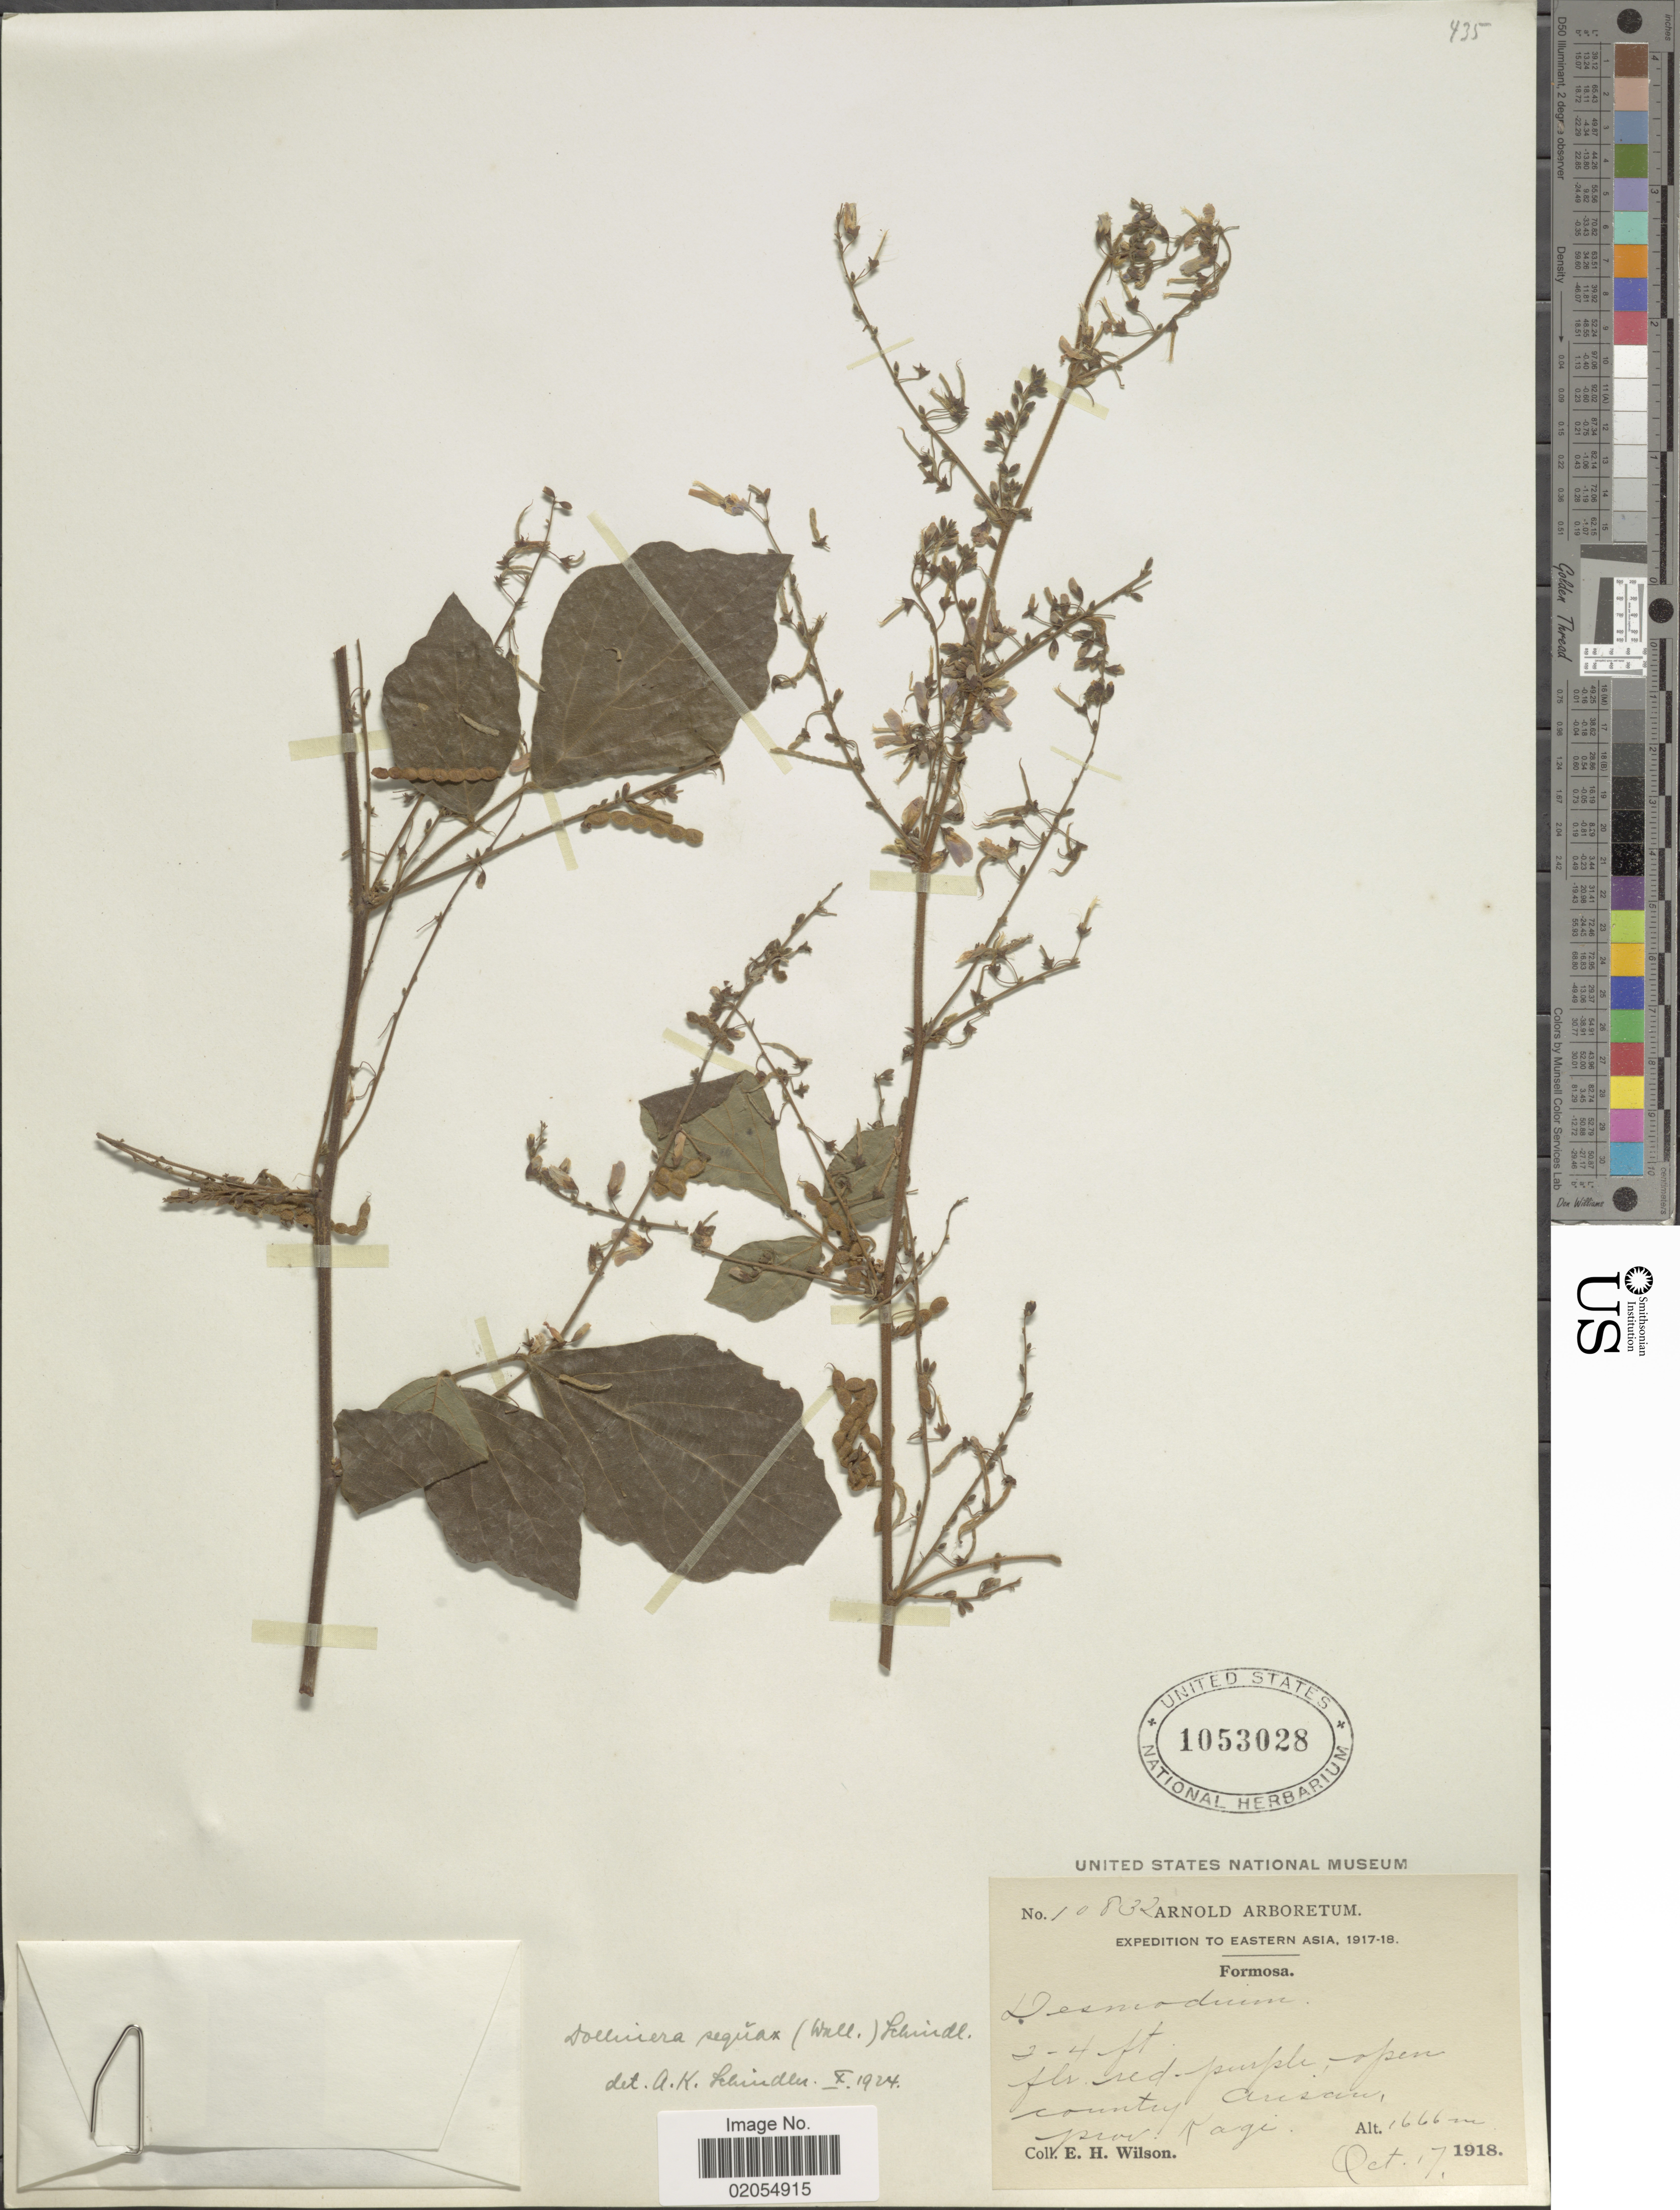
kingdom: Plantae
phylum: Tracheophyta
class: Magnoliopsida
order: Fabales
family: Fabaceae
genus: Puhuaea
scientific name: Puhuaea sequax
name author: (Wall.) H. Ohashi & K. Ohashi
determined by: Strong, Mark T., (BOT), Smithsonian Institution - National Museum of Natural History (UNITED STATES)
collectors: E. Wilson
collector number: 10832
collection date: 1918-10-17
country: Taiwan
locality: Formosa, County Ausan, Prov. Kagi, Eastern Asia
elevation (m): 1666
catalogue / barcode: US 1053028